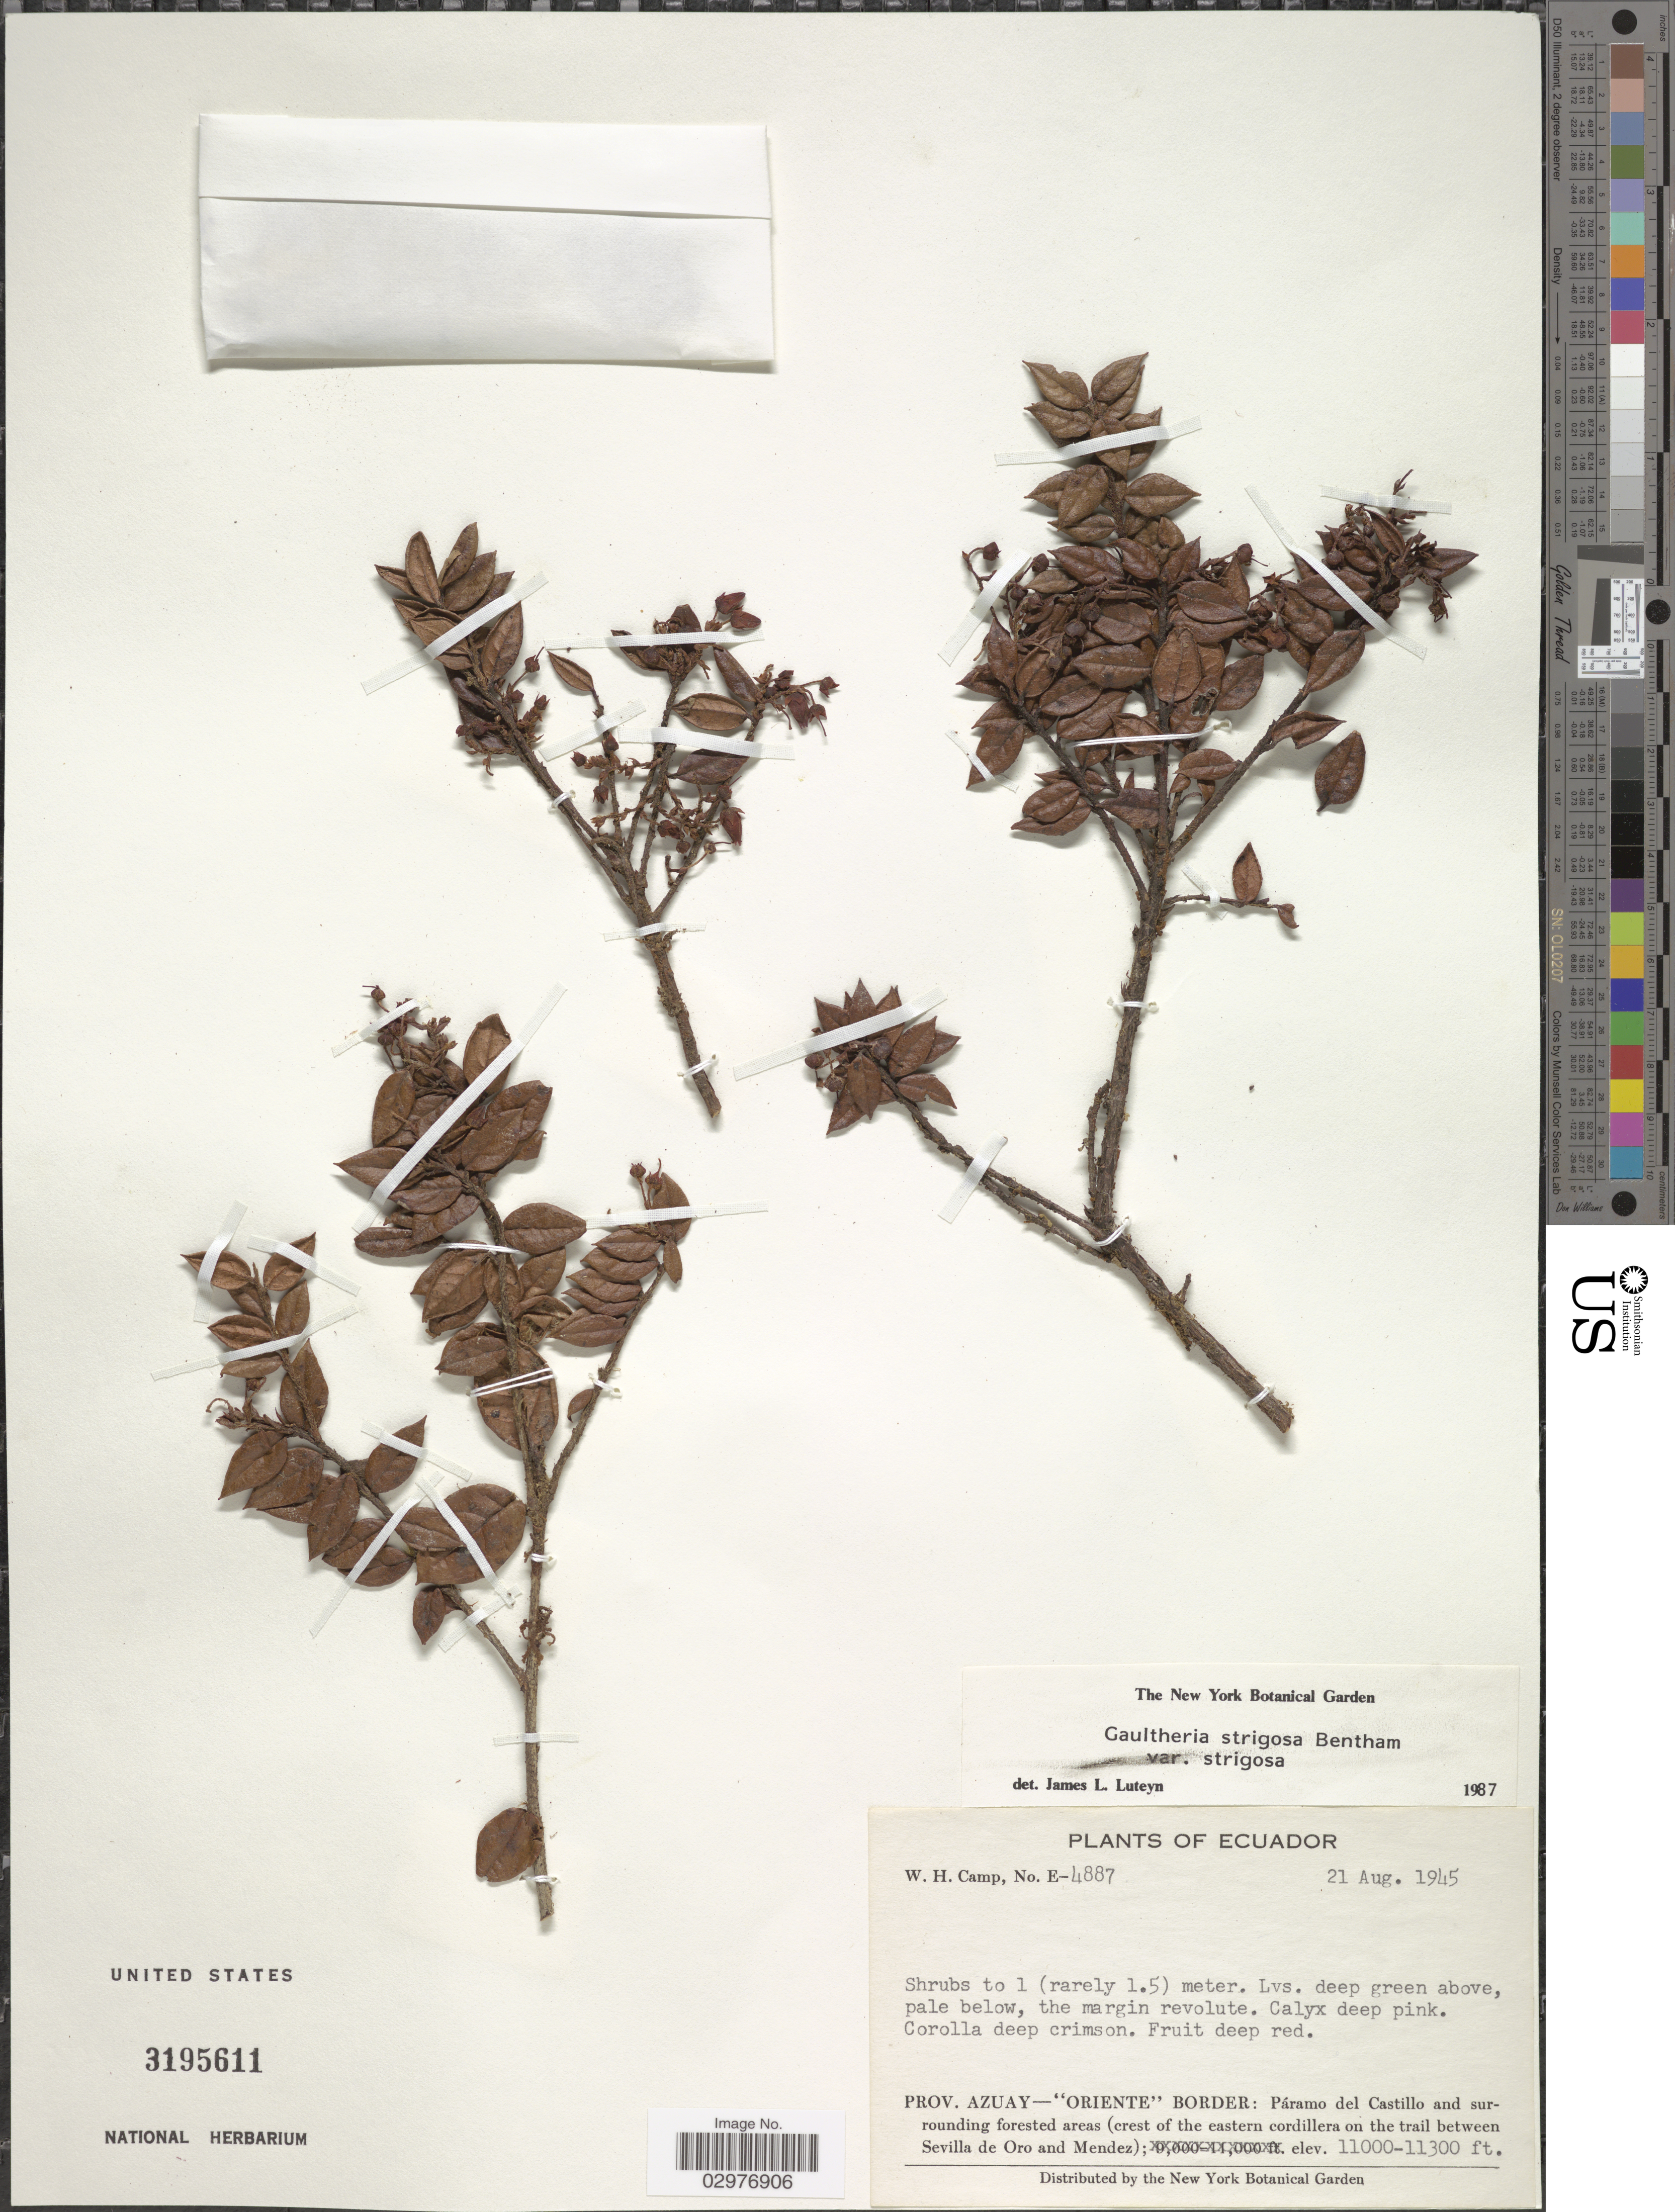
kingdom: Plantae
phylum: Tracheophyta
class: Magnoliopsida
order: Ericales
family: Ericaceae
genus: Gaultheria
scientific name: Gaultheria strigosa var. strigosa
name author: Benth.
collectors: W. H. Camp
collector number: E-4887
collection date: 1945-08-21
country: Ecuador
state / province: Azuay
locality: Prov. Azuay- "Oriente" Border: Páramo del Castillo and surrounding forested areas (crest of the eastern cordillera on the trail between Sevilla de Oro and Mendez).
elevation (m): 3353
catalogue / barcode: US 3195611